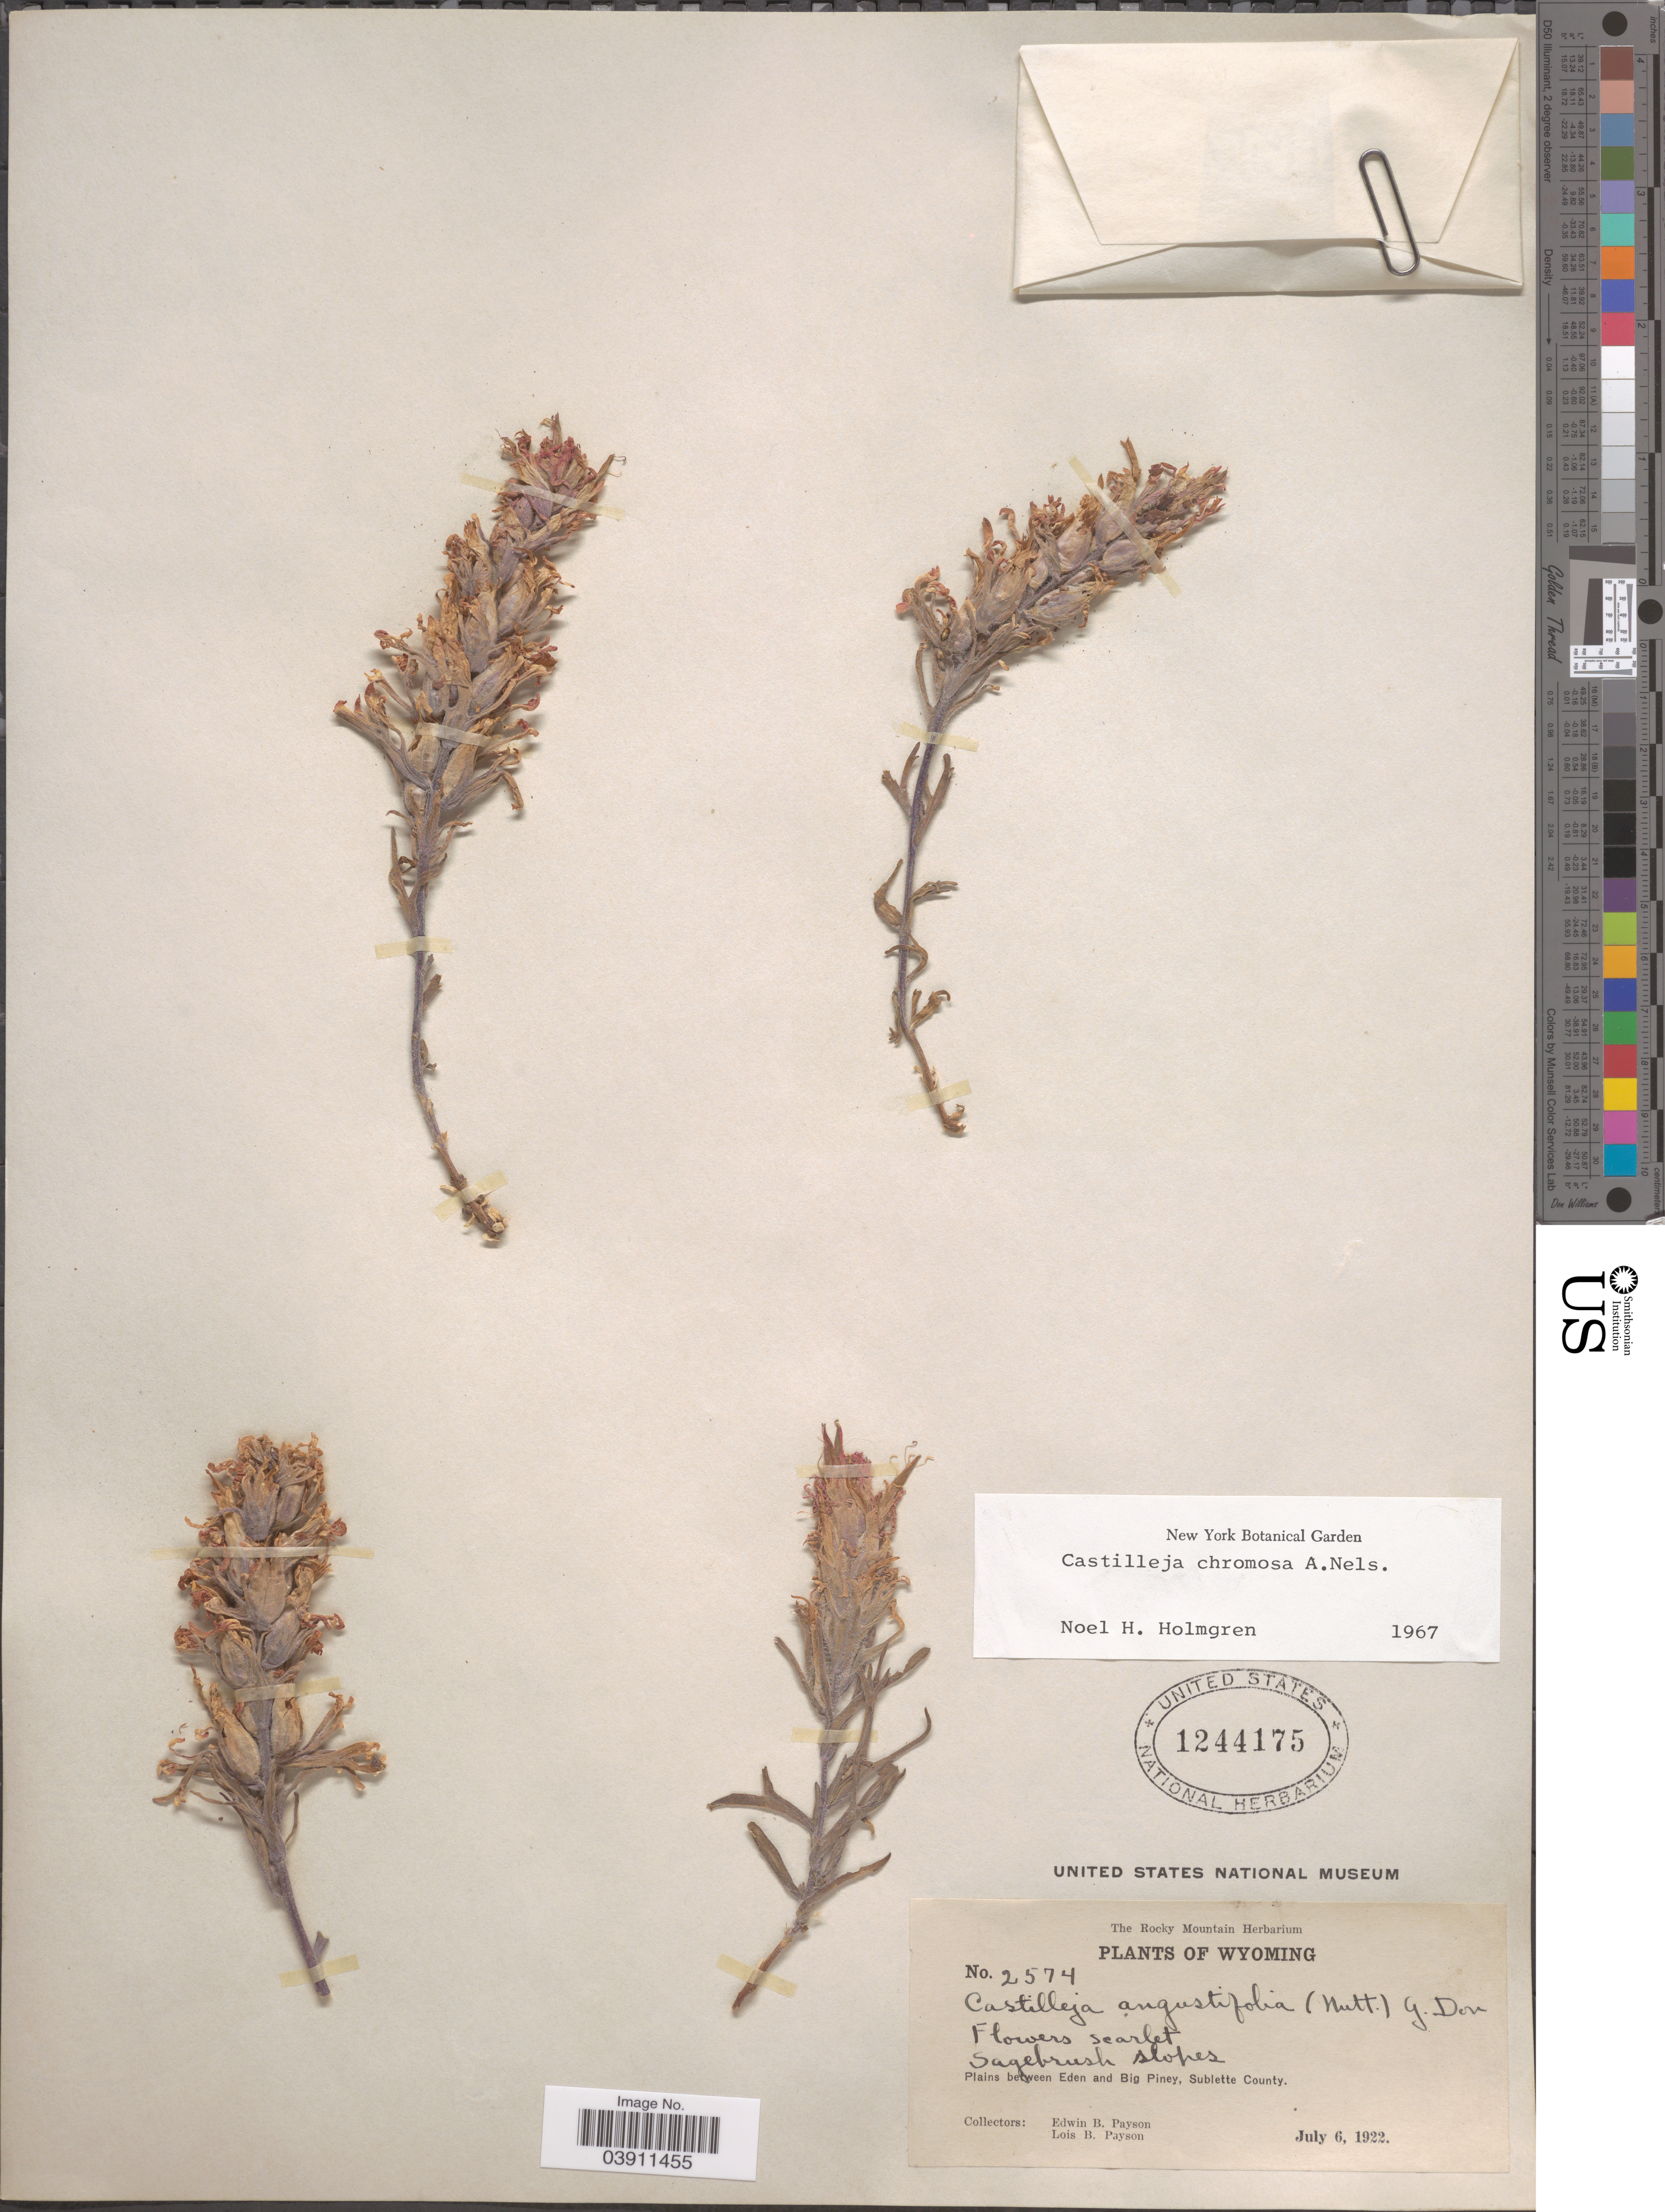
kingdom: Plantae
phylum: Tracheophyta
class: Magnoliopsida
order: Lamiales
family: Orobanchaceae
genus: Castilleja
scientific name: Castilleja chromosa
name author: A. Nelson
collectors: E. B. Payson & L. Payson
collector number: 2574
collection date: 1922-07-06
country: United States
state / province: Wyoming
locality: Plains between Eden and Big Piney, Sublette County.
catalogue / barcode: US 1244175